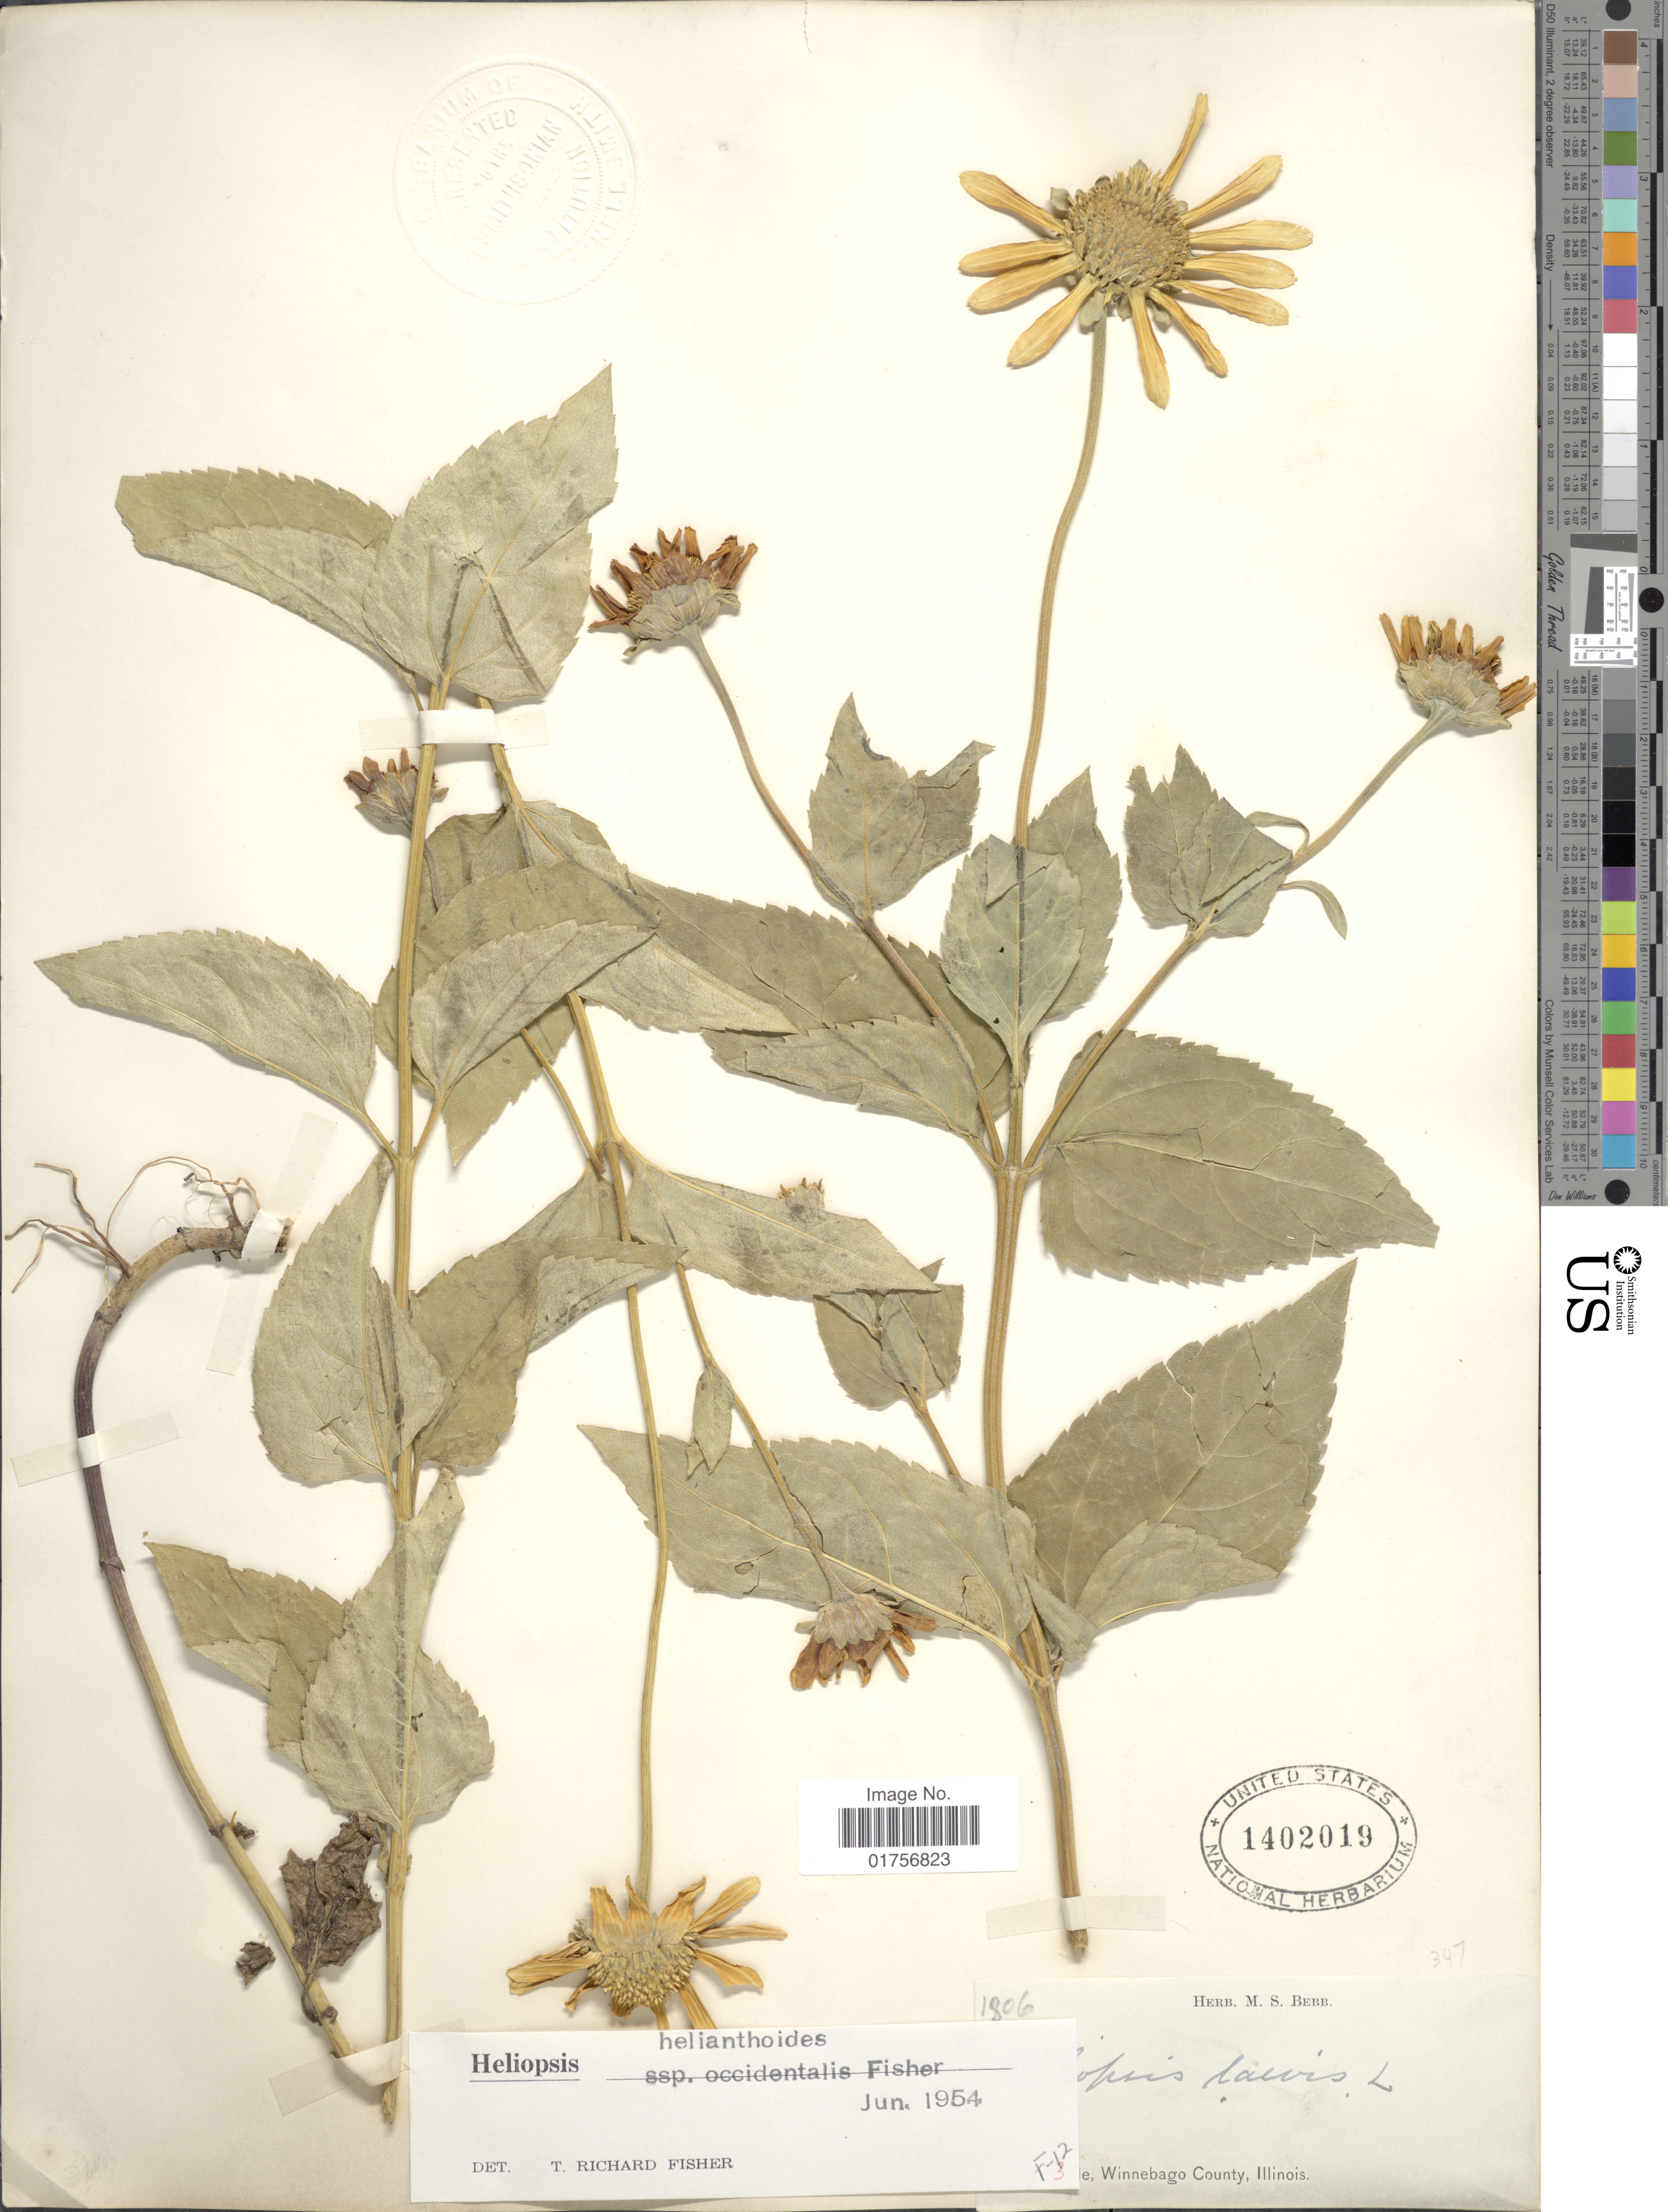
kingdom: Plantae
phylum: Tracheophyta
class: Magnoliopsida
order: Asterales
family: Asteraceae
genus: Heliopsis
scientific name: Heliopsis helianthoides subsp. occidentalis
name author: T.R. Fisher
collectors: ex Herb. M. S. Bebb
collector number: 1806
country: United States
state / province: Illinois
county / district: Winnebago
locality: [illegible text] Winnebago County, Illinois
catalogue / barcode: US 1402019